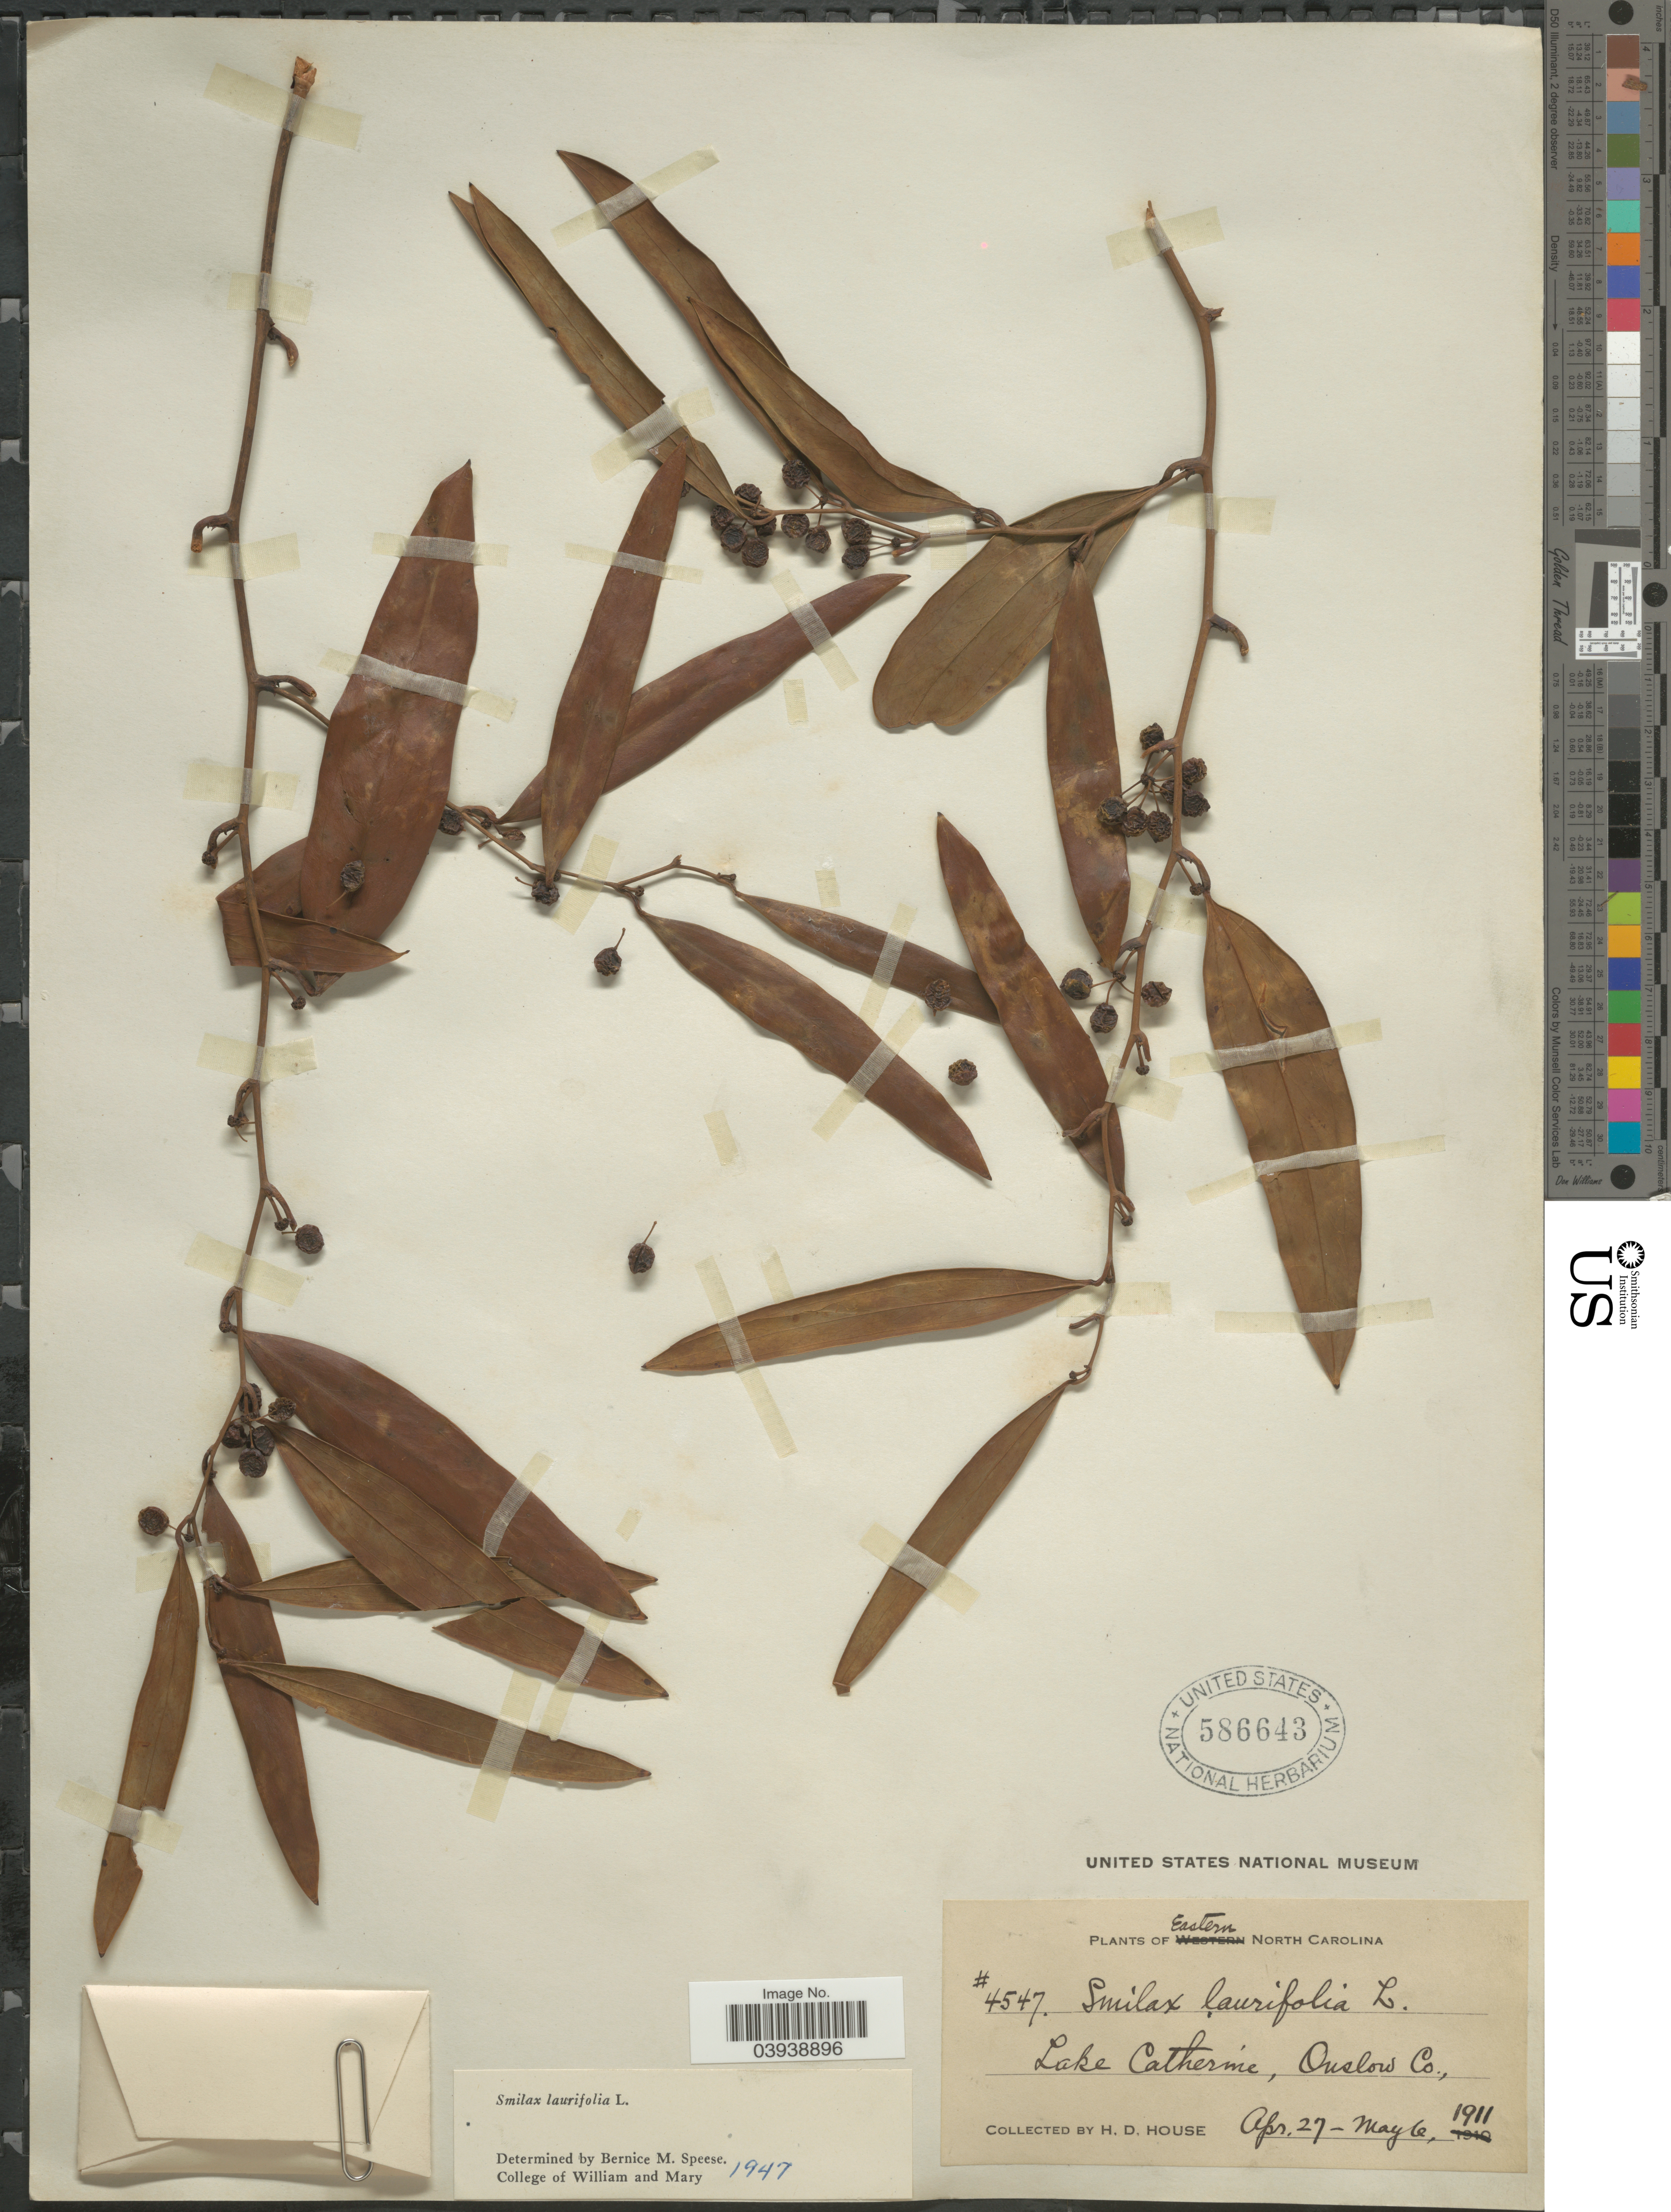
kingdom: Plantae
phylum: Tracheophyta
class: Liliopsida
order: Liliales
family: Smilacaceae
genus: Smilax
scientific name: Smilax laurifolia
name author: L.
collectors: H. D. House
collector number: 4547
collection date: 1911-04-27/1911-05-06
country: United States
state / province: North Carolina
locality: Eastern North Carolina. Lake Catherine, Onslow Co.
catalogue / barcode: US 586643